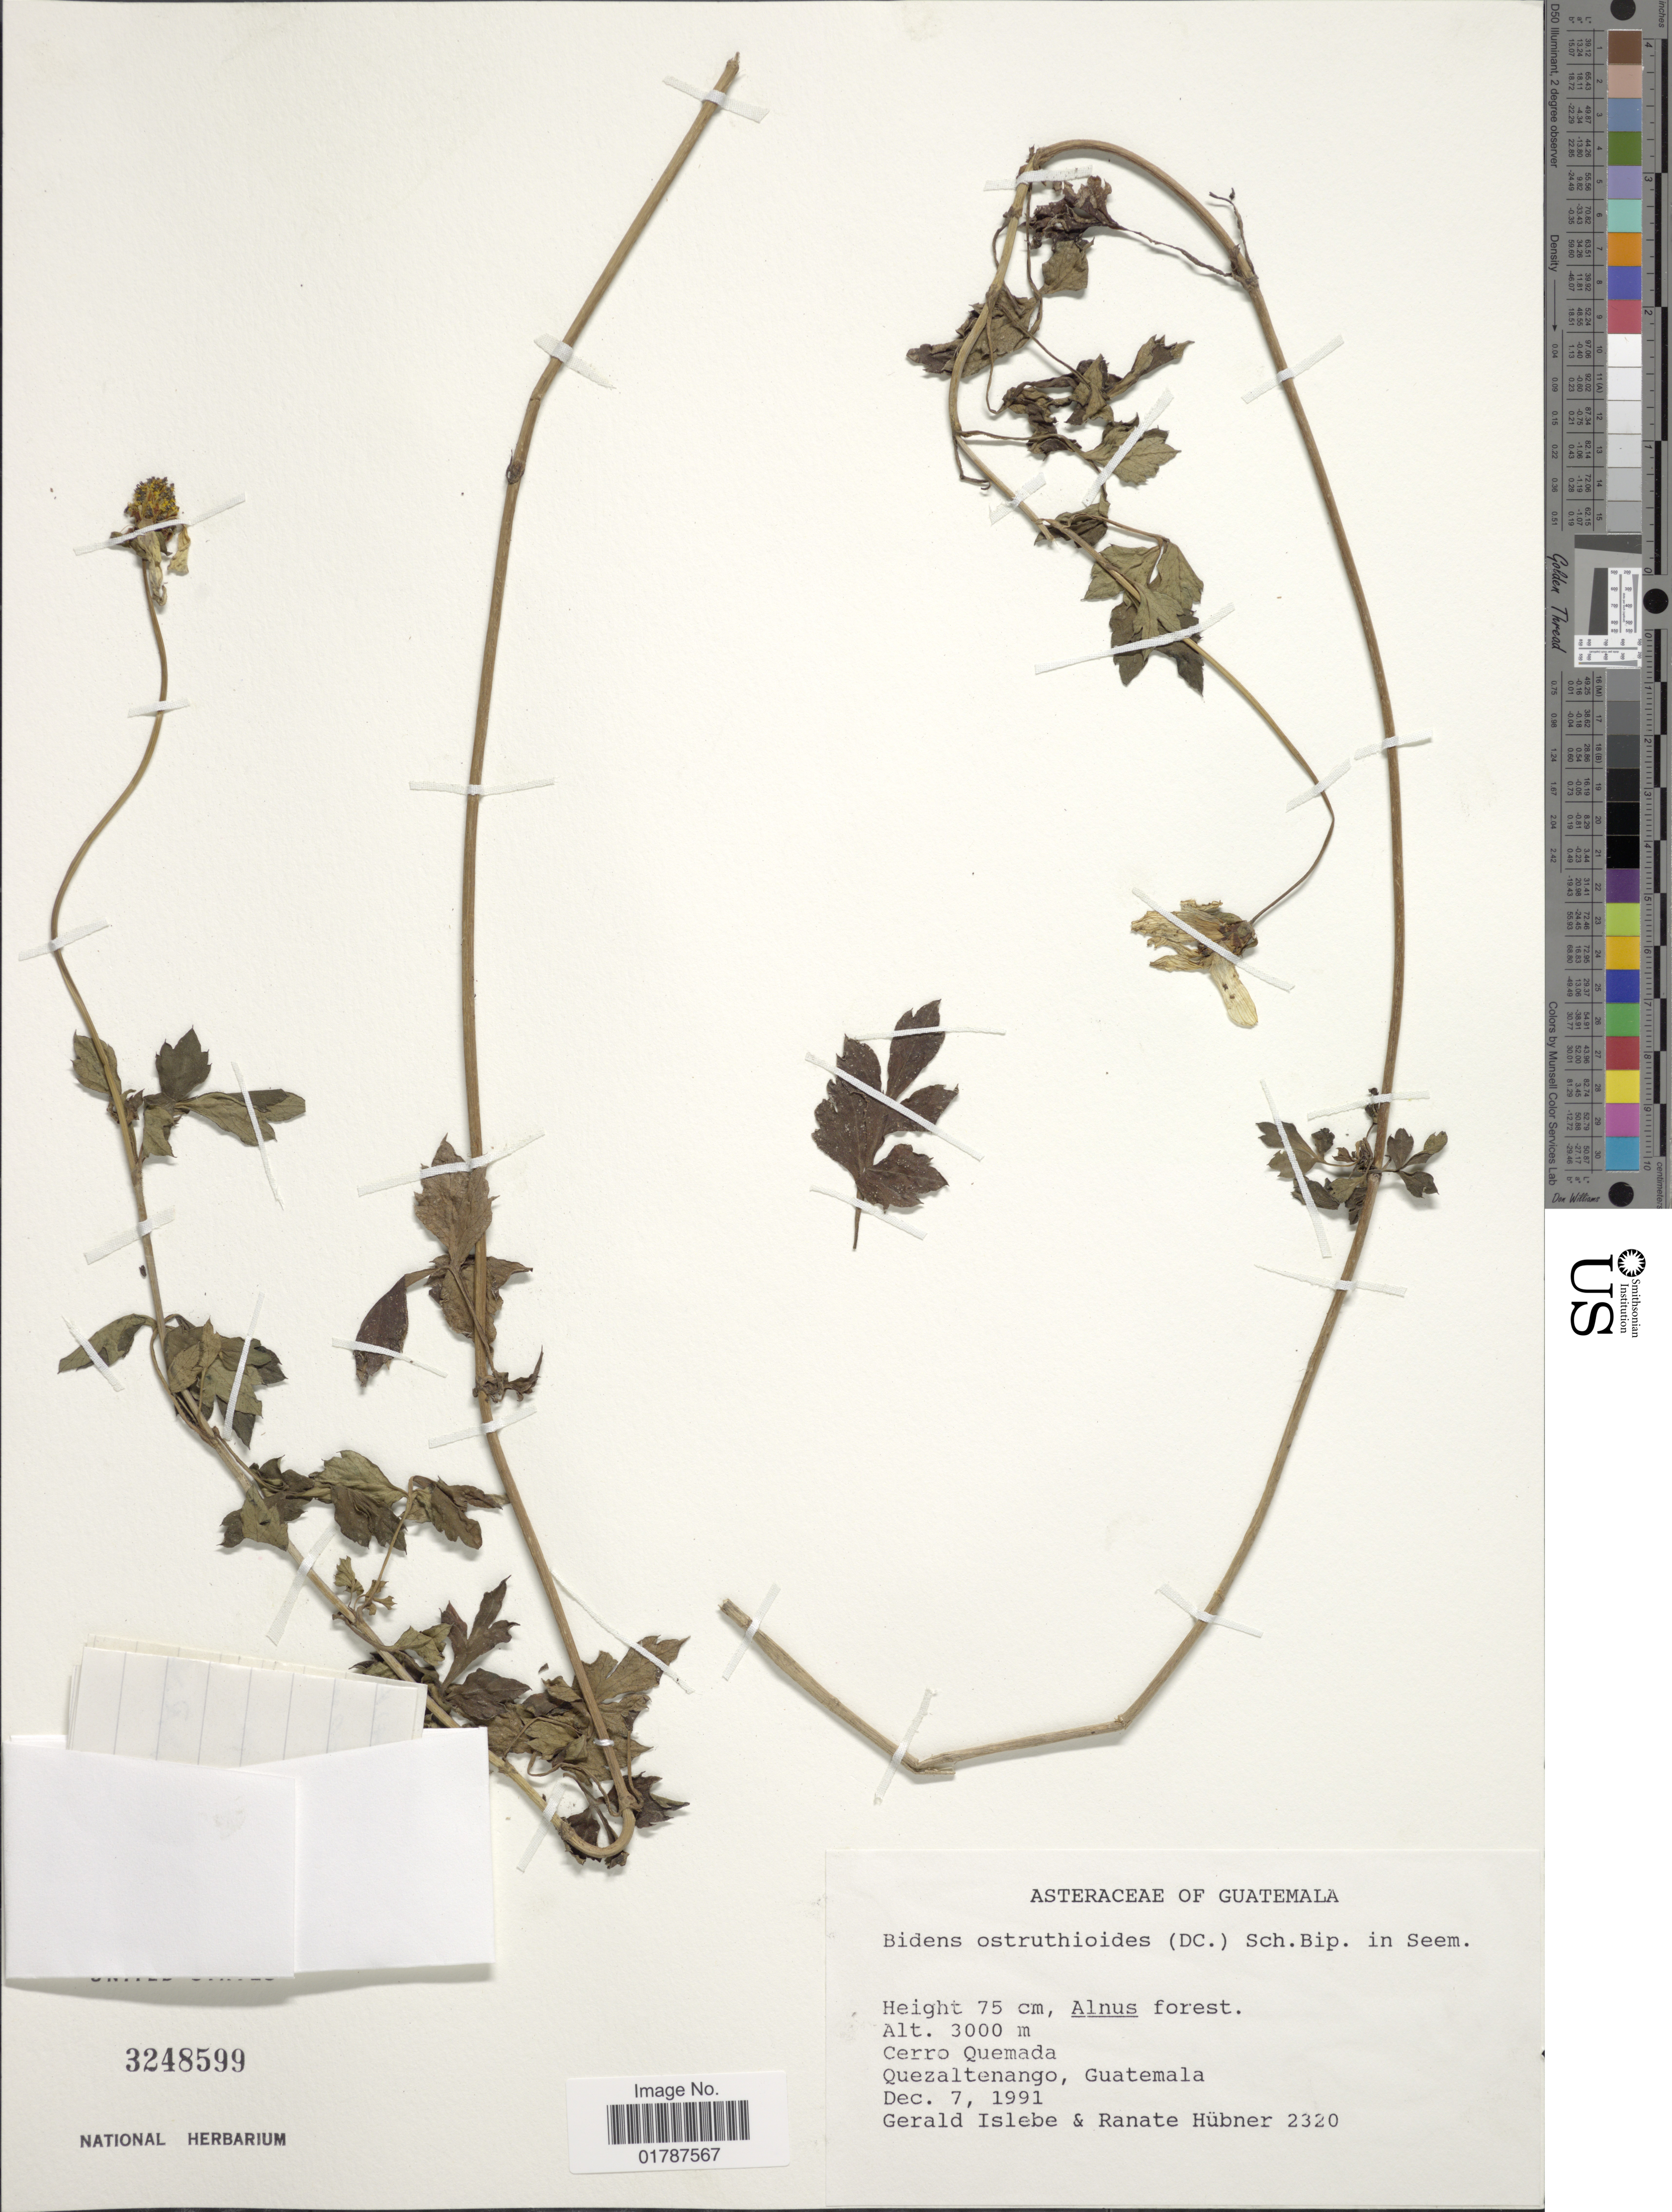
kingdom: Plantae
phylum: Tracheophyta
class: Magnoliopsida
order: Asterales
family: Asteraceae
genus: Bidens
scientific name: Bidens ostruthioides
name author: (DC.) Sch. Bip.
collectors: G. Islebe & R. Hubner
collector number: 2320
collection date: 1991-12-07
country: Guatemala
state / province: Quetzaltenango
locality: Cerro Quemada, Quezaltenango, Guatemala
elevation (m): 3000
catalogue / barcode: US 3248599